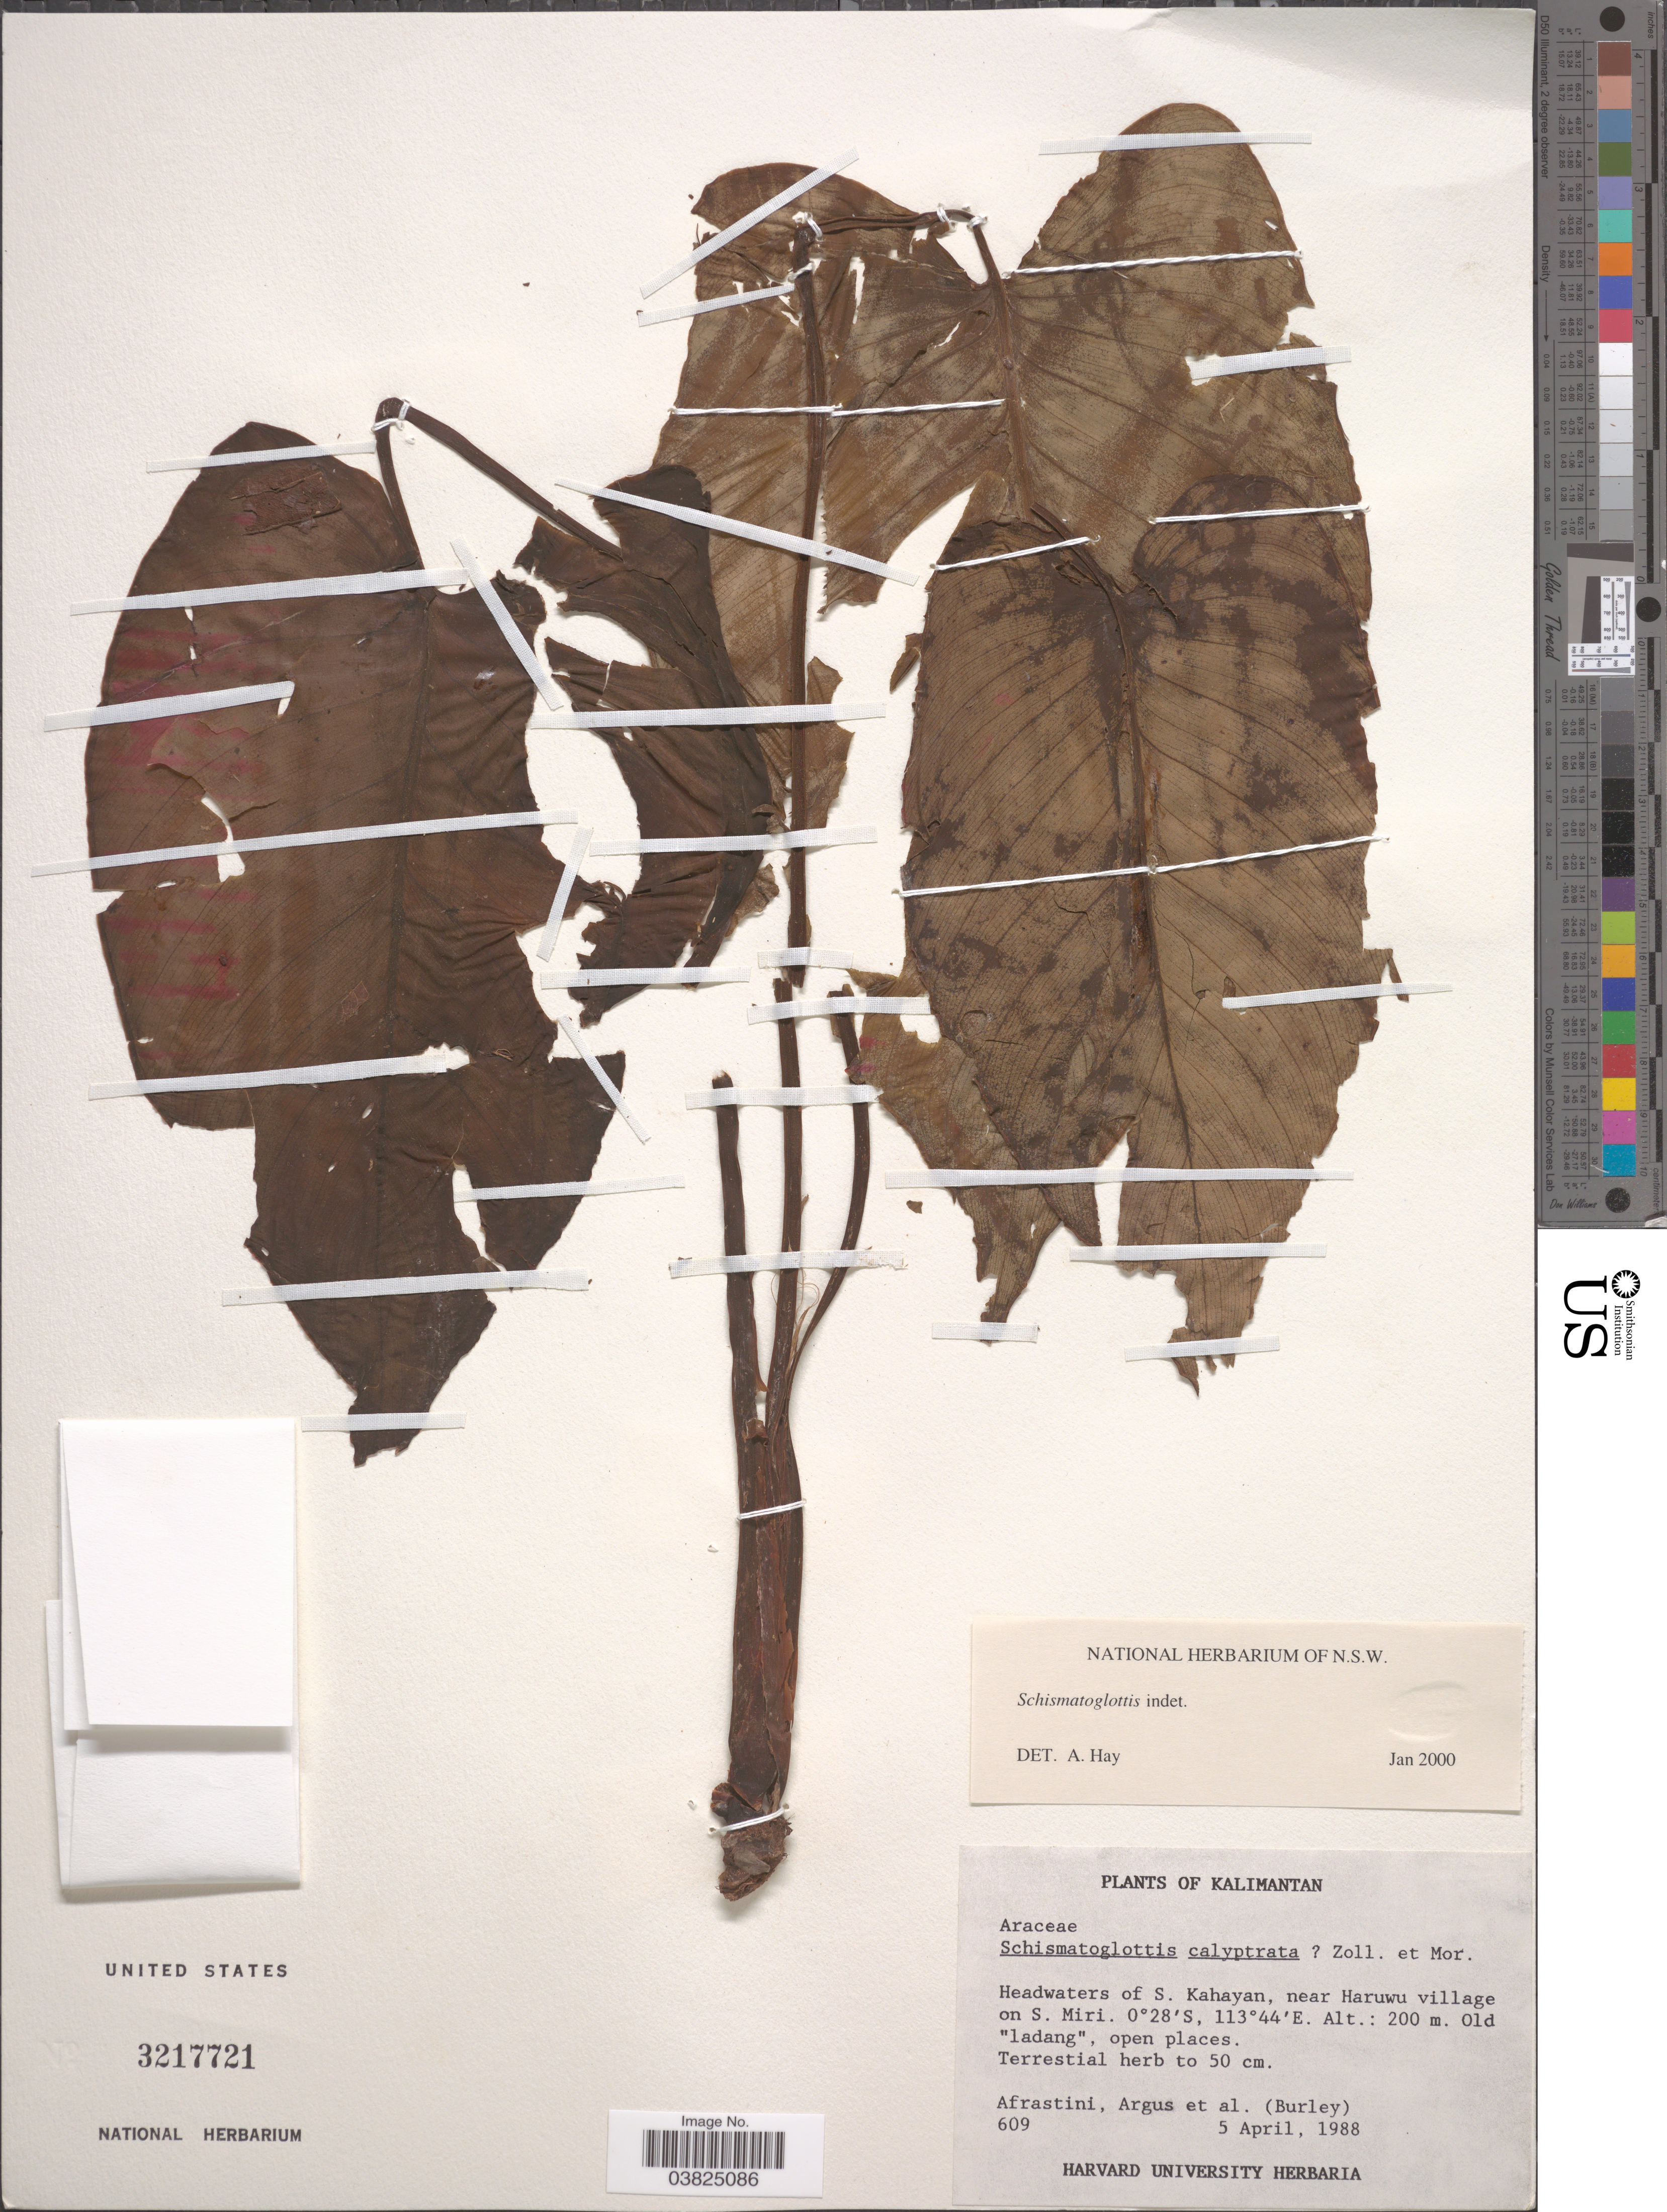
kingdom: Plantae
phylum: Tracheophyta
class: Liliopsida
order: Alismatales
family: Araceae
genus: Schismatoglottis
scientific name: Schismatoglottis sp.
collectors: Afrastini, -. Argus, et al. & et al.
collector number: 609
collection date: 1988-04-05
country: Indonesia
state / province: Kalimantan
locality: Headwaters of S. Kahayan, near Haruwu village on S. Miri. Old "ladan", open places.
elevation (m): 200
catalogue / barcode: US 3217721